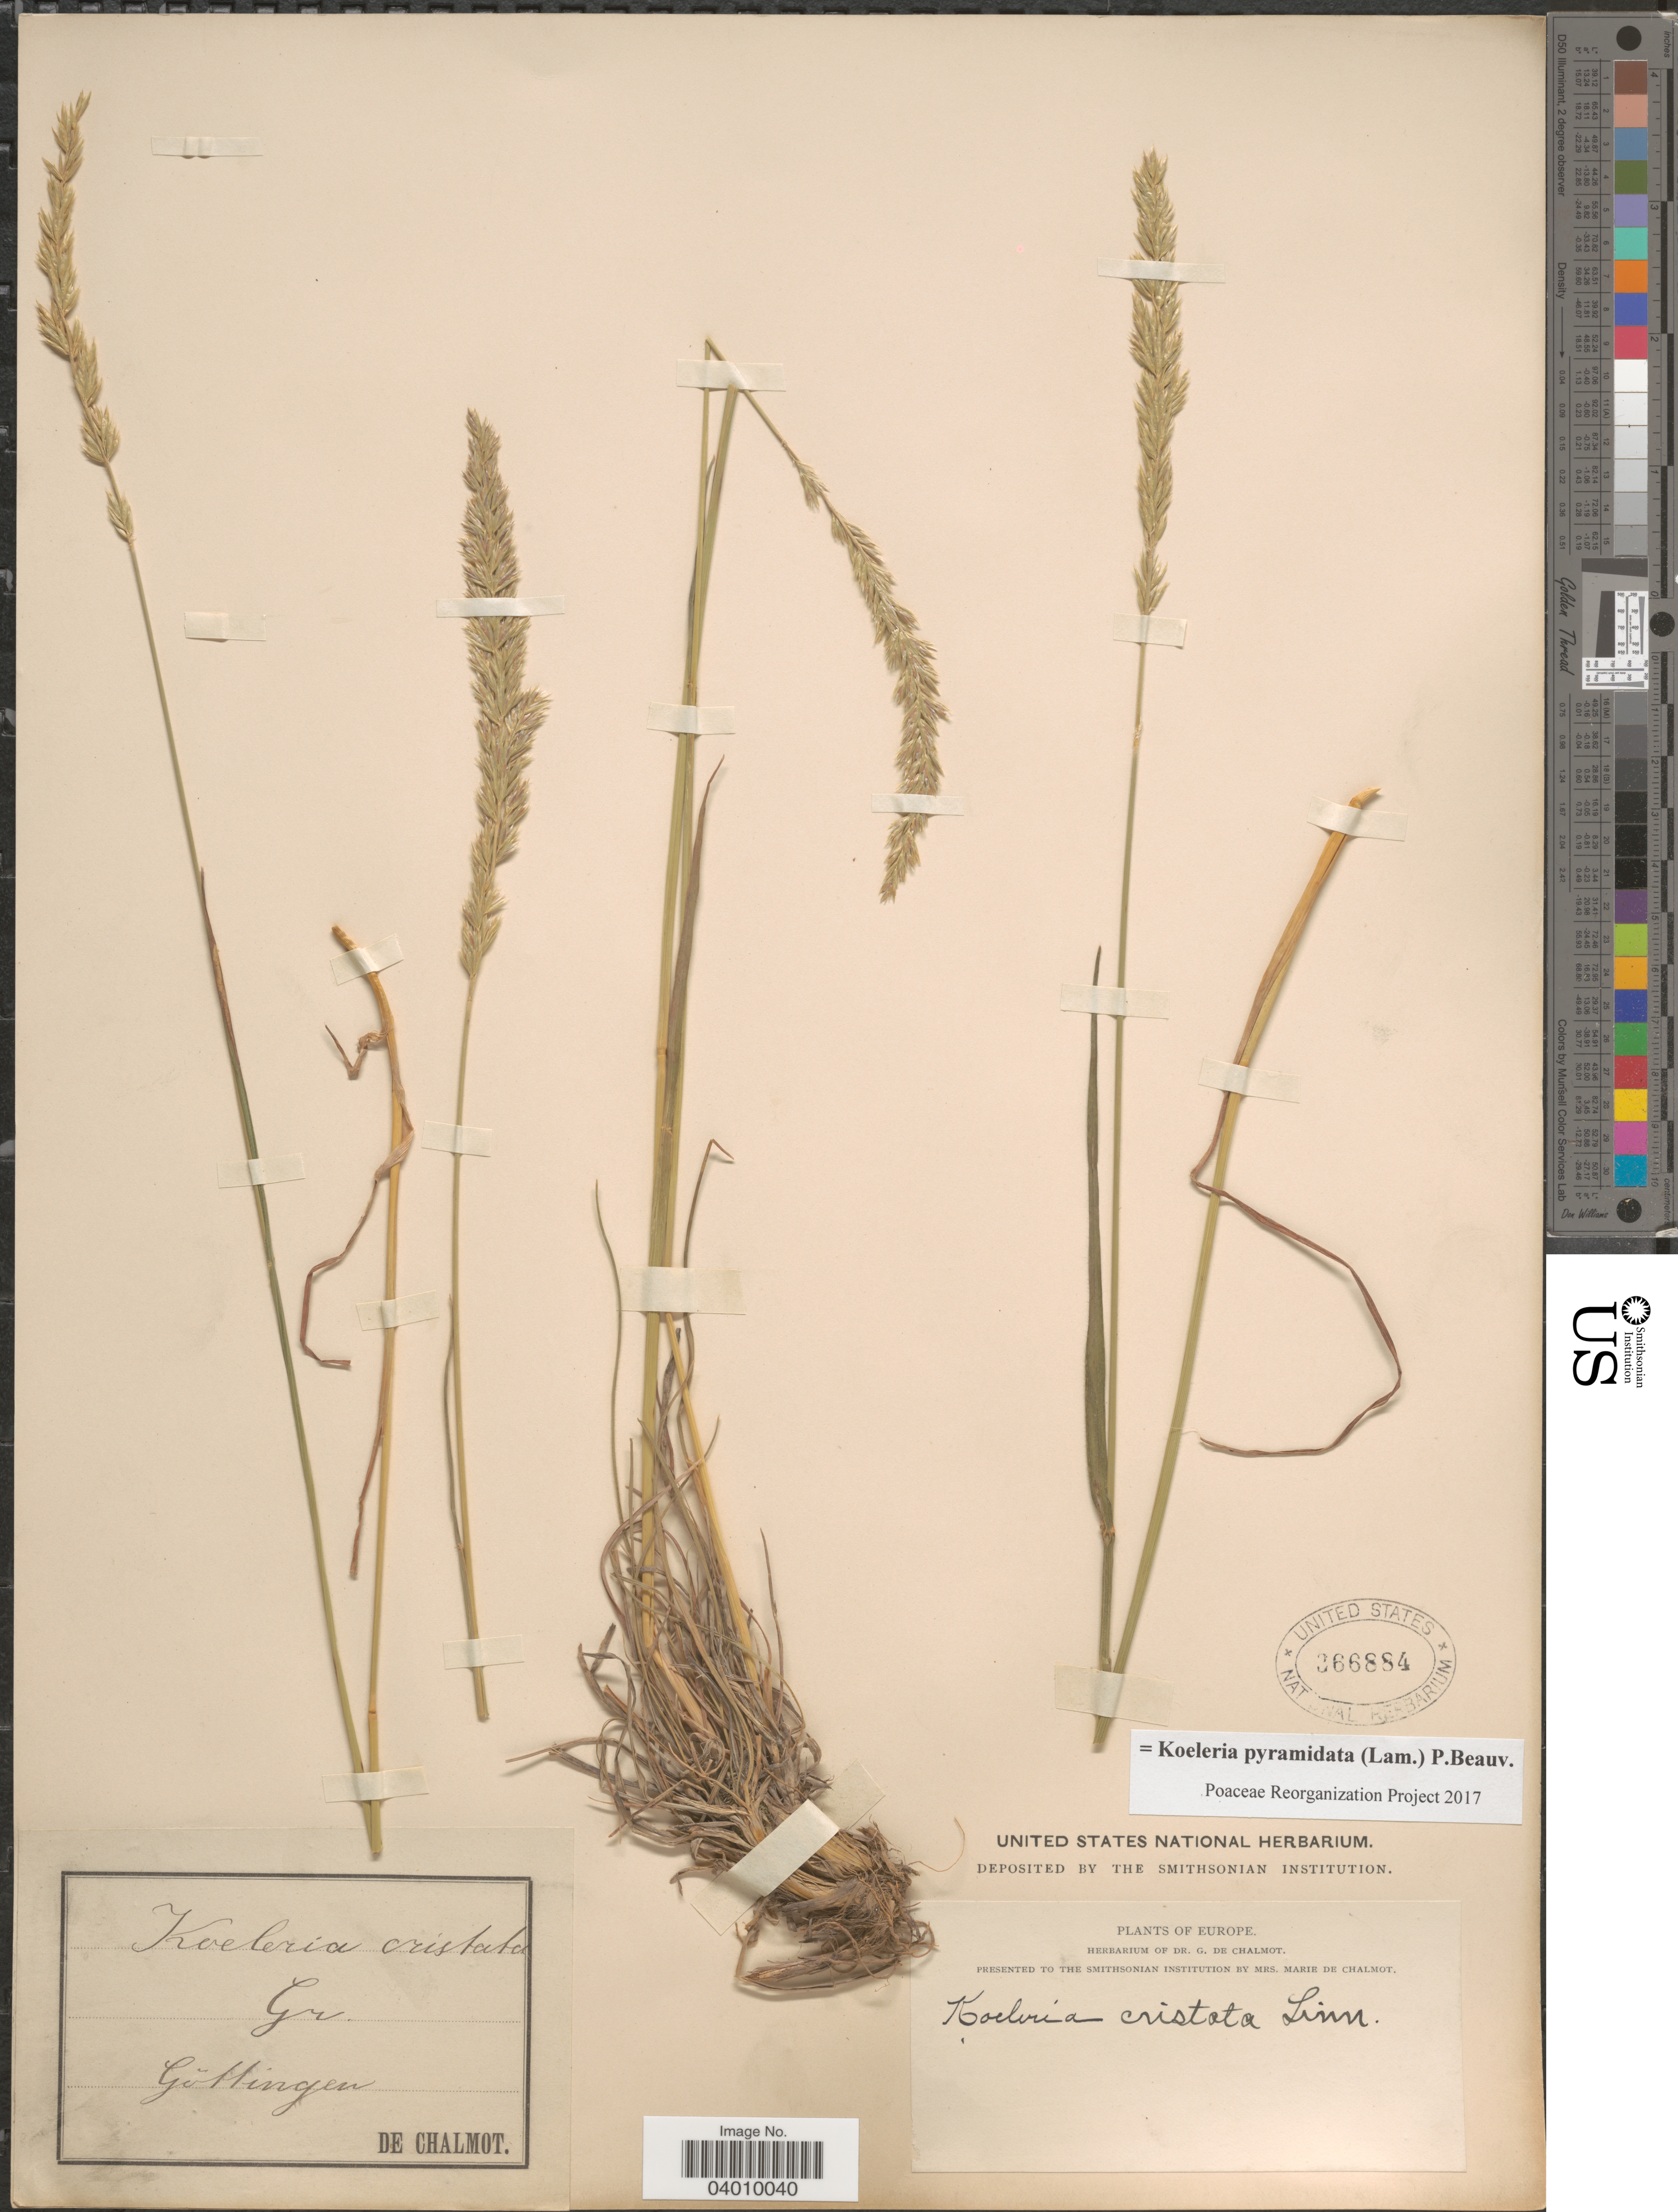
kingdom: Plantae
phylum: Tracheophyta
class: Liliopsida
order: Poales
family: Poaceae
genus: Koeleria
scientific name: Koeleria pyramidata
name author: (Lam.) P. Beauv.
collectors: G. de Chalmot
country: Germany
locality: Europe. Göttingen.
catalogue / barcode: US 366884